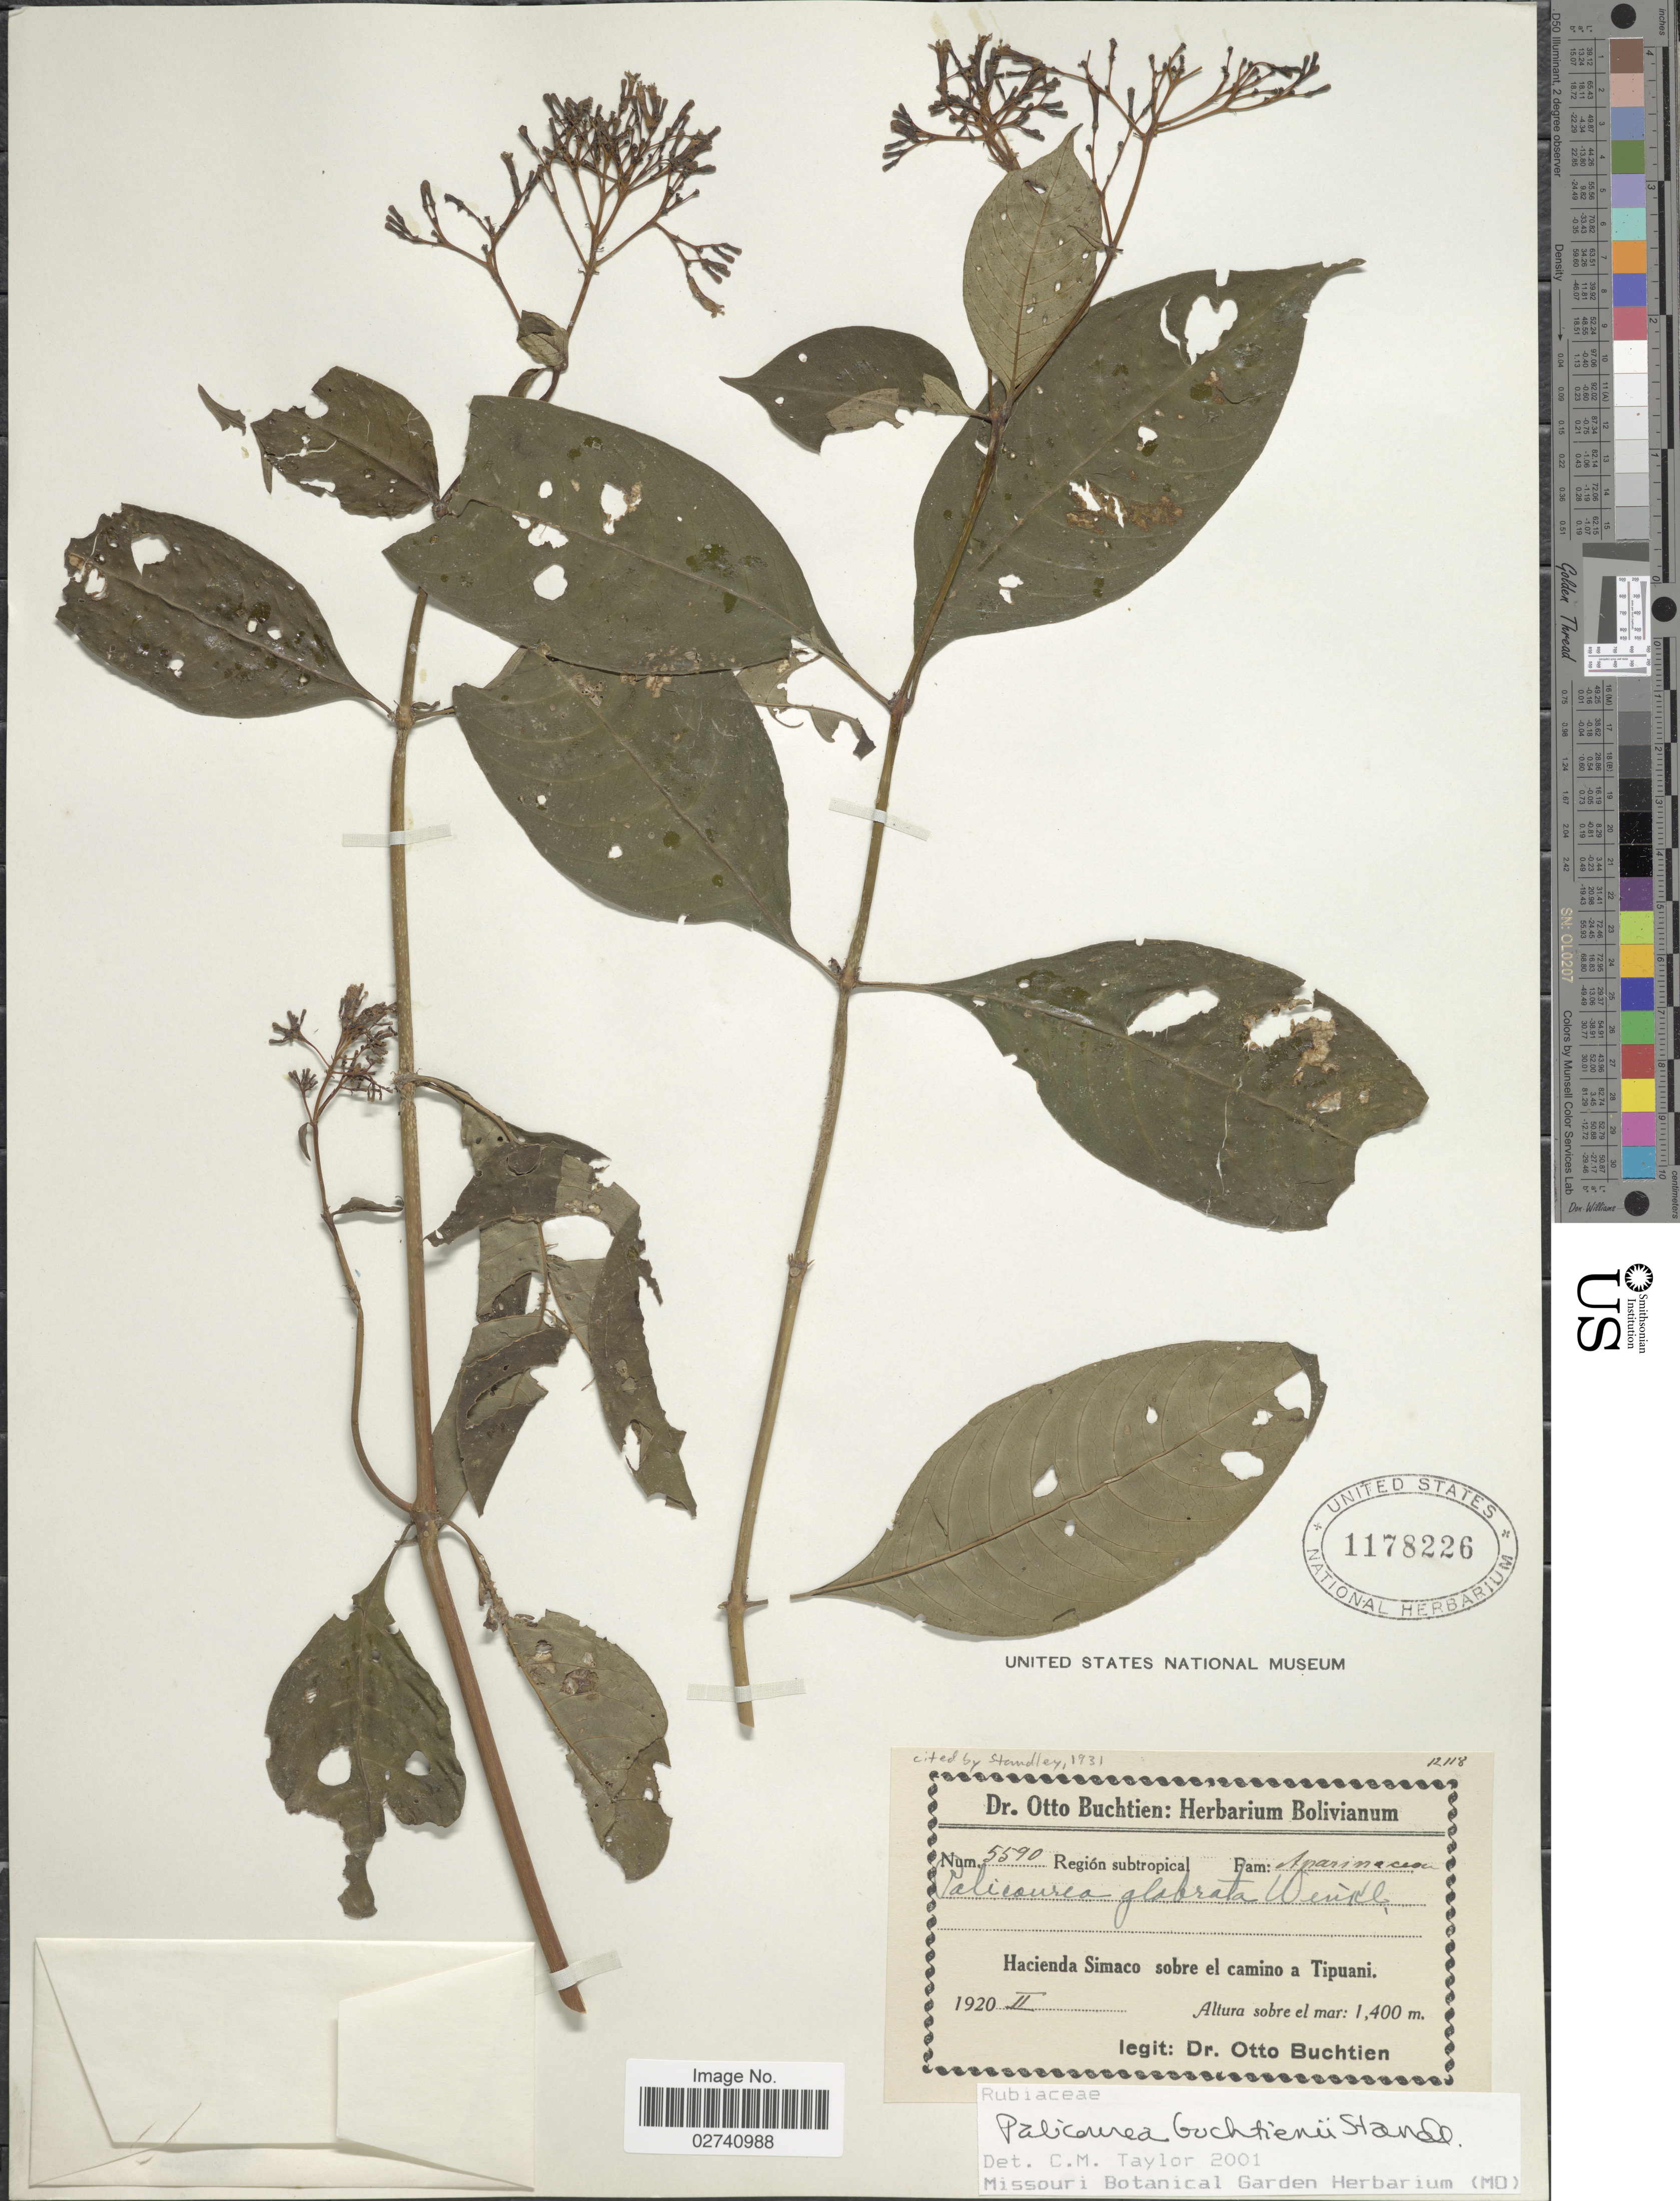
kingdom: Plantae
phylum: Tracheophyta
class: Magnoliopsida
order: Gentianales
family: Rubiaceae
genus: Palicourea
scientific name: Palicourea buchtienii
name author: Standl.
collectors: O. Buchtien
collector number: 5590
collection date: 1920-02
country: Bolivia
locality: Hacienda Simaco sobre el camino a Tipuani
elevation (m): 1400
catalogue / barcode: US 1178226